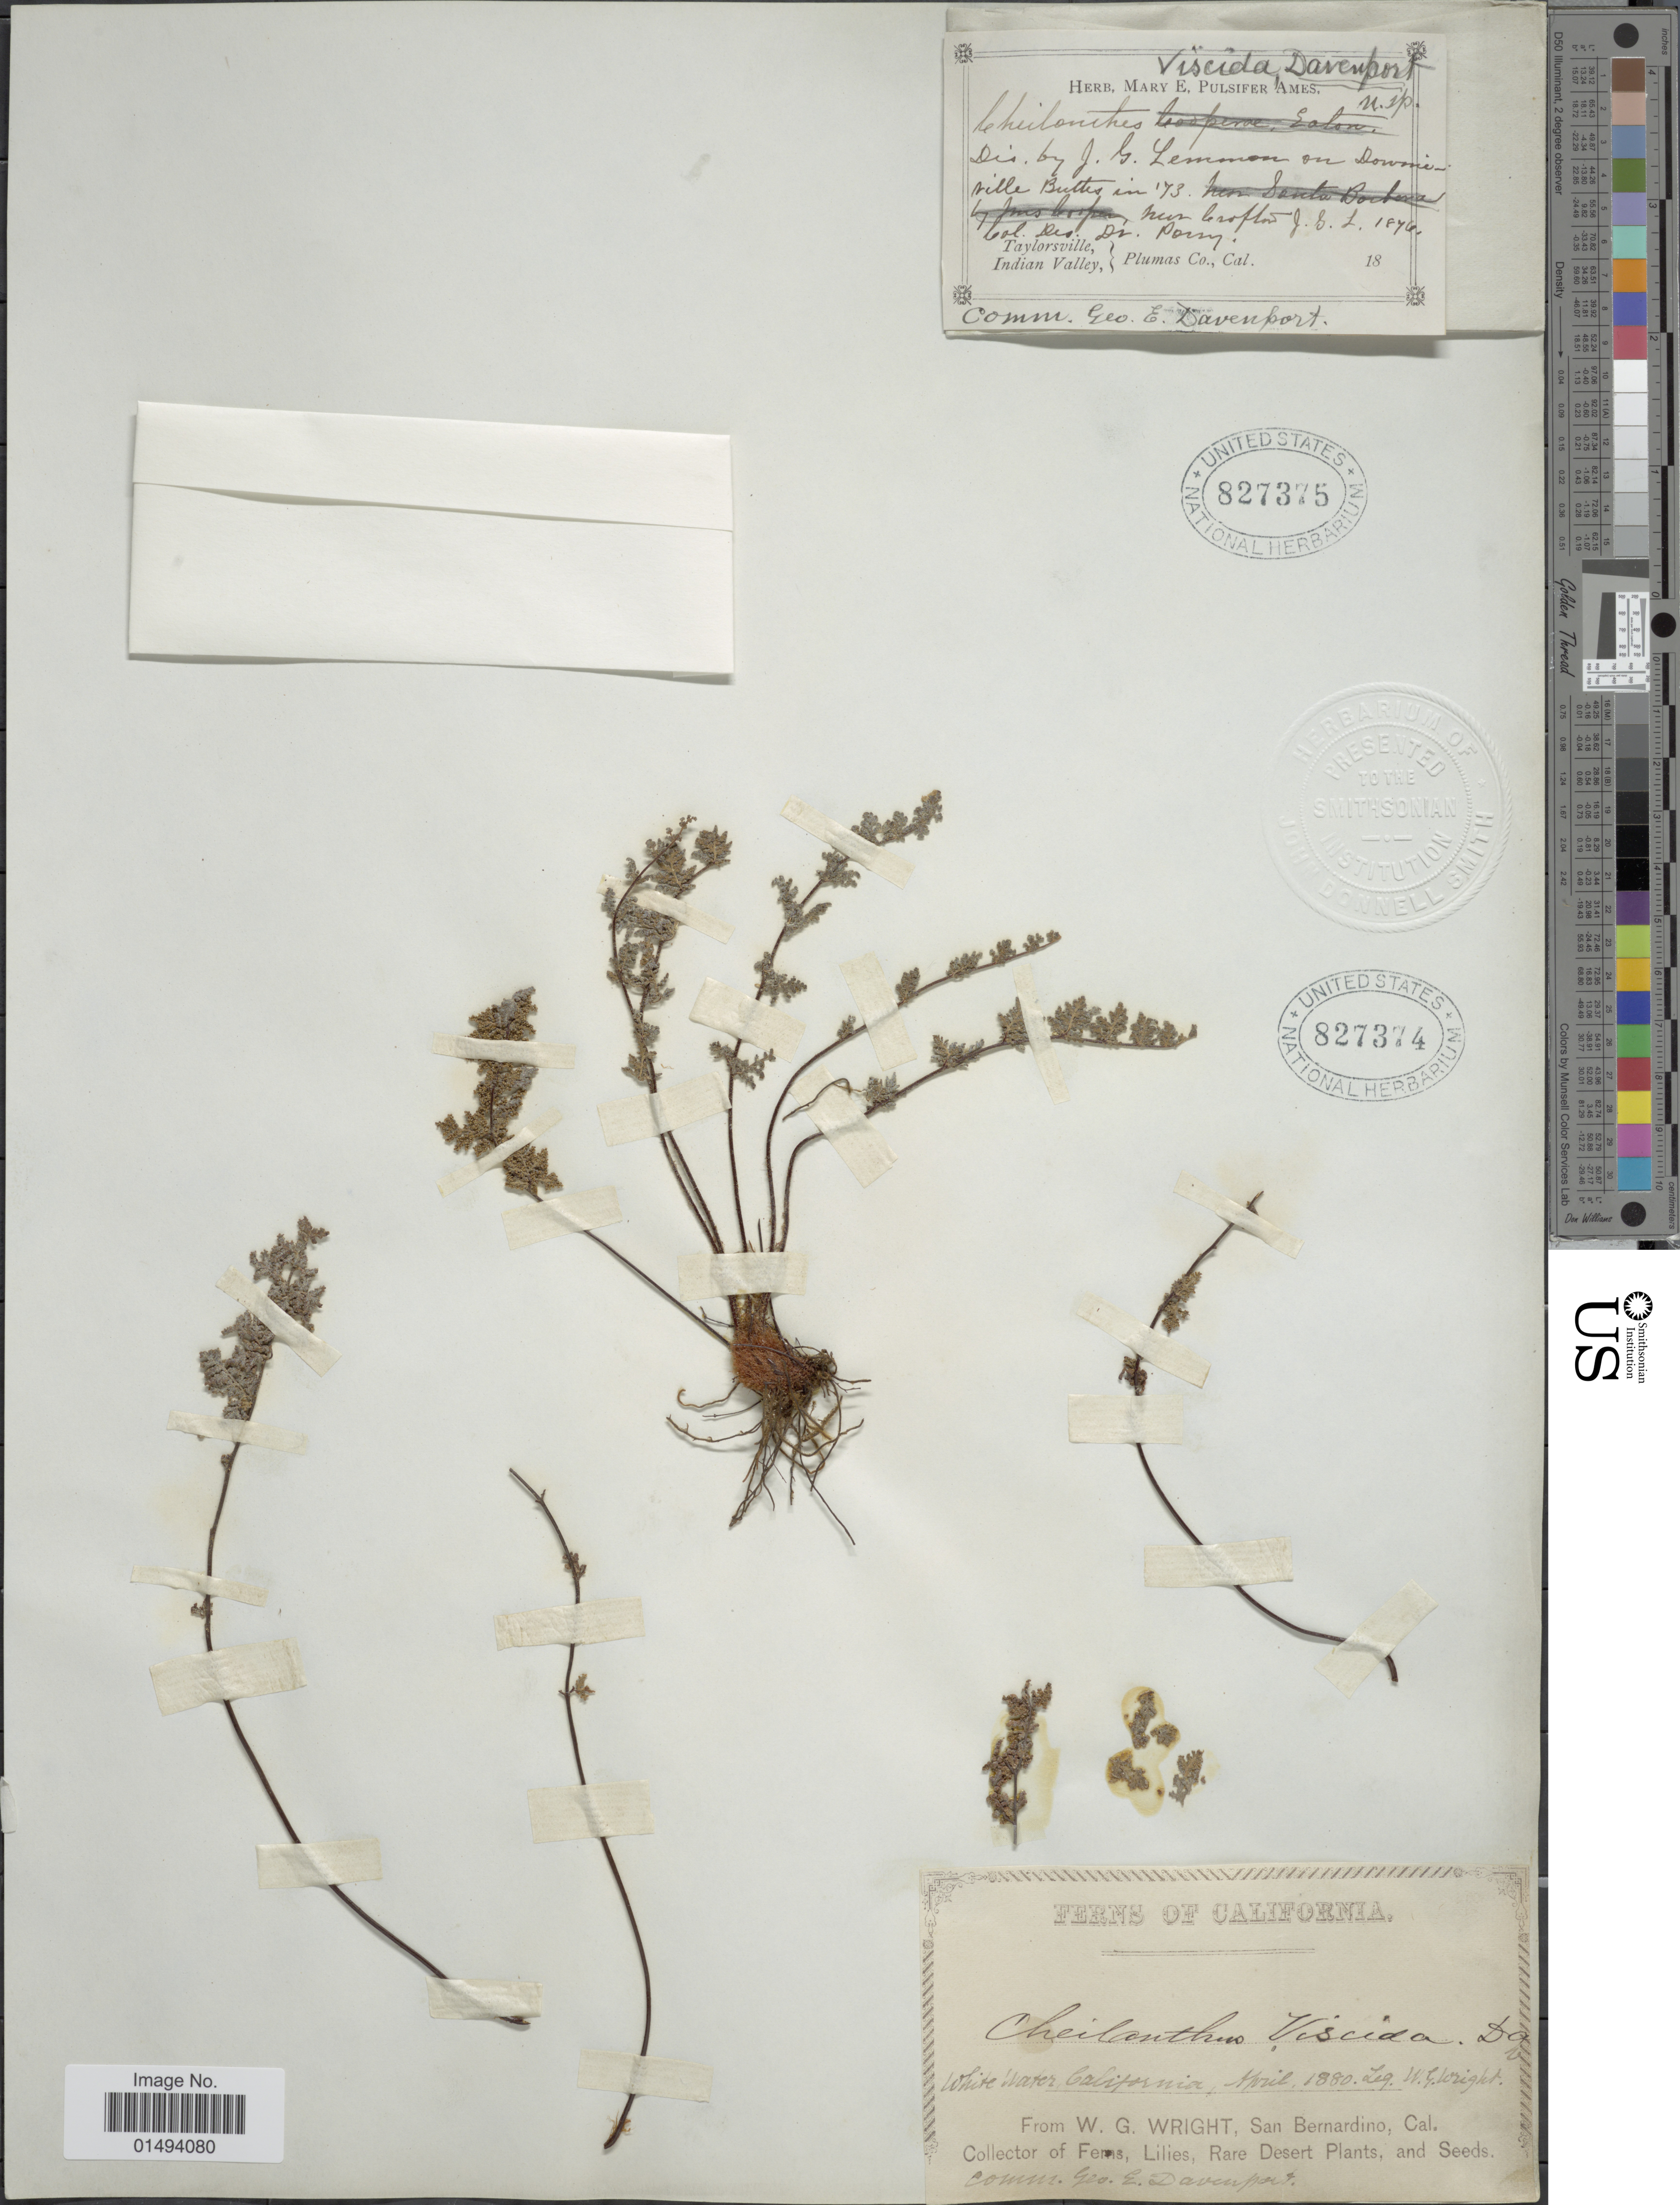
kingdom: Plantae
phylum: Tracheophyta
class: Polypodiopsida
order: Polypodiales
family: Pteridaceae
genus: Myriopteris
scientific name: Myriopteris viscida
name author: (Davenp.) Grusz & Windham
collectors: J. Lemmon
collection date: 1876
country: United States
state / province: California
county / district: Plumas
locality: Taylorsville, Indian Valley, Plumas Co.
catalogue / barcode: US 827375